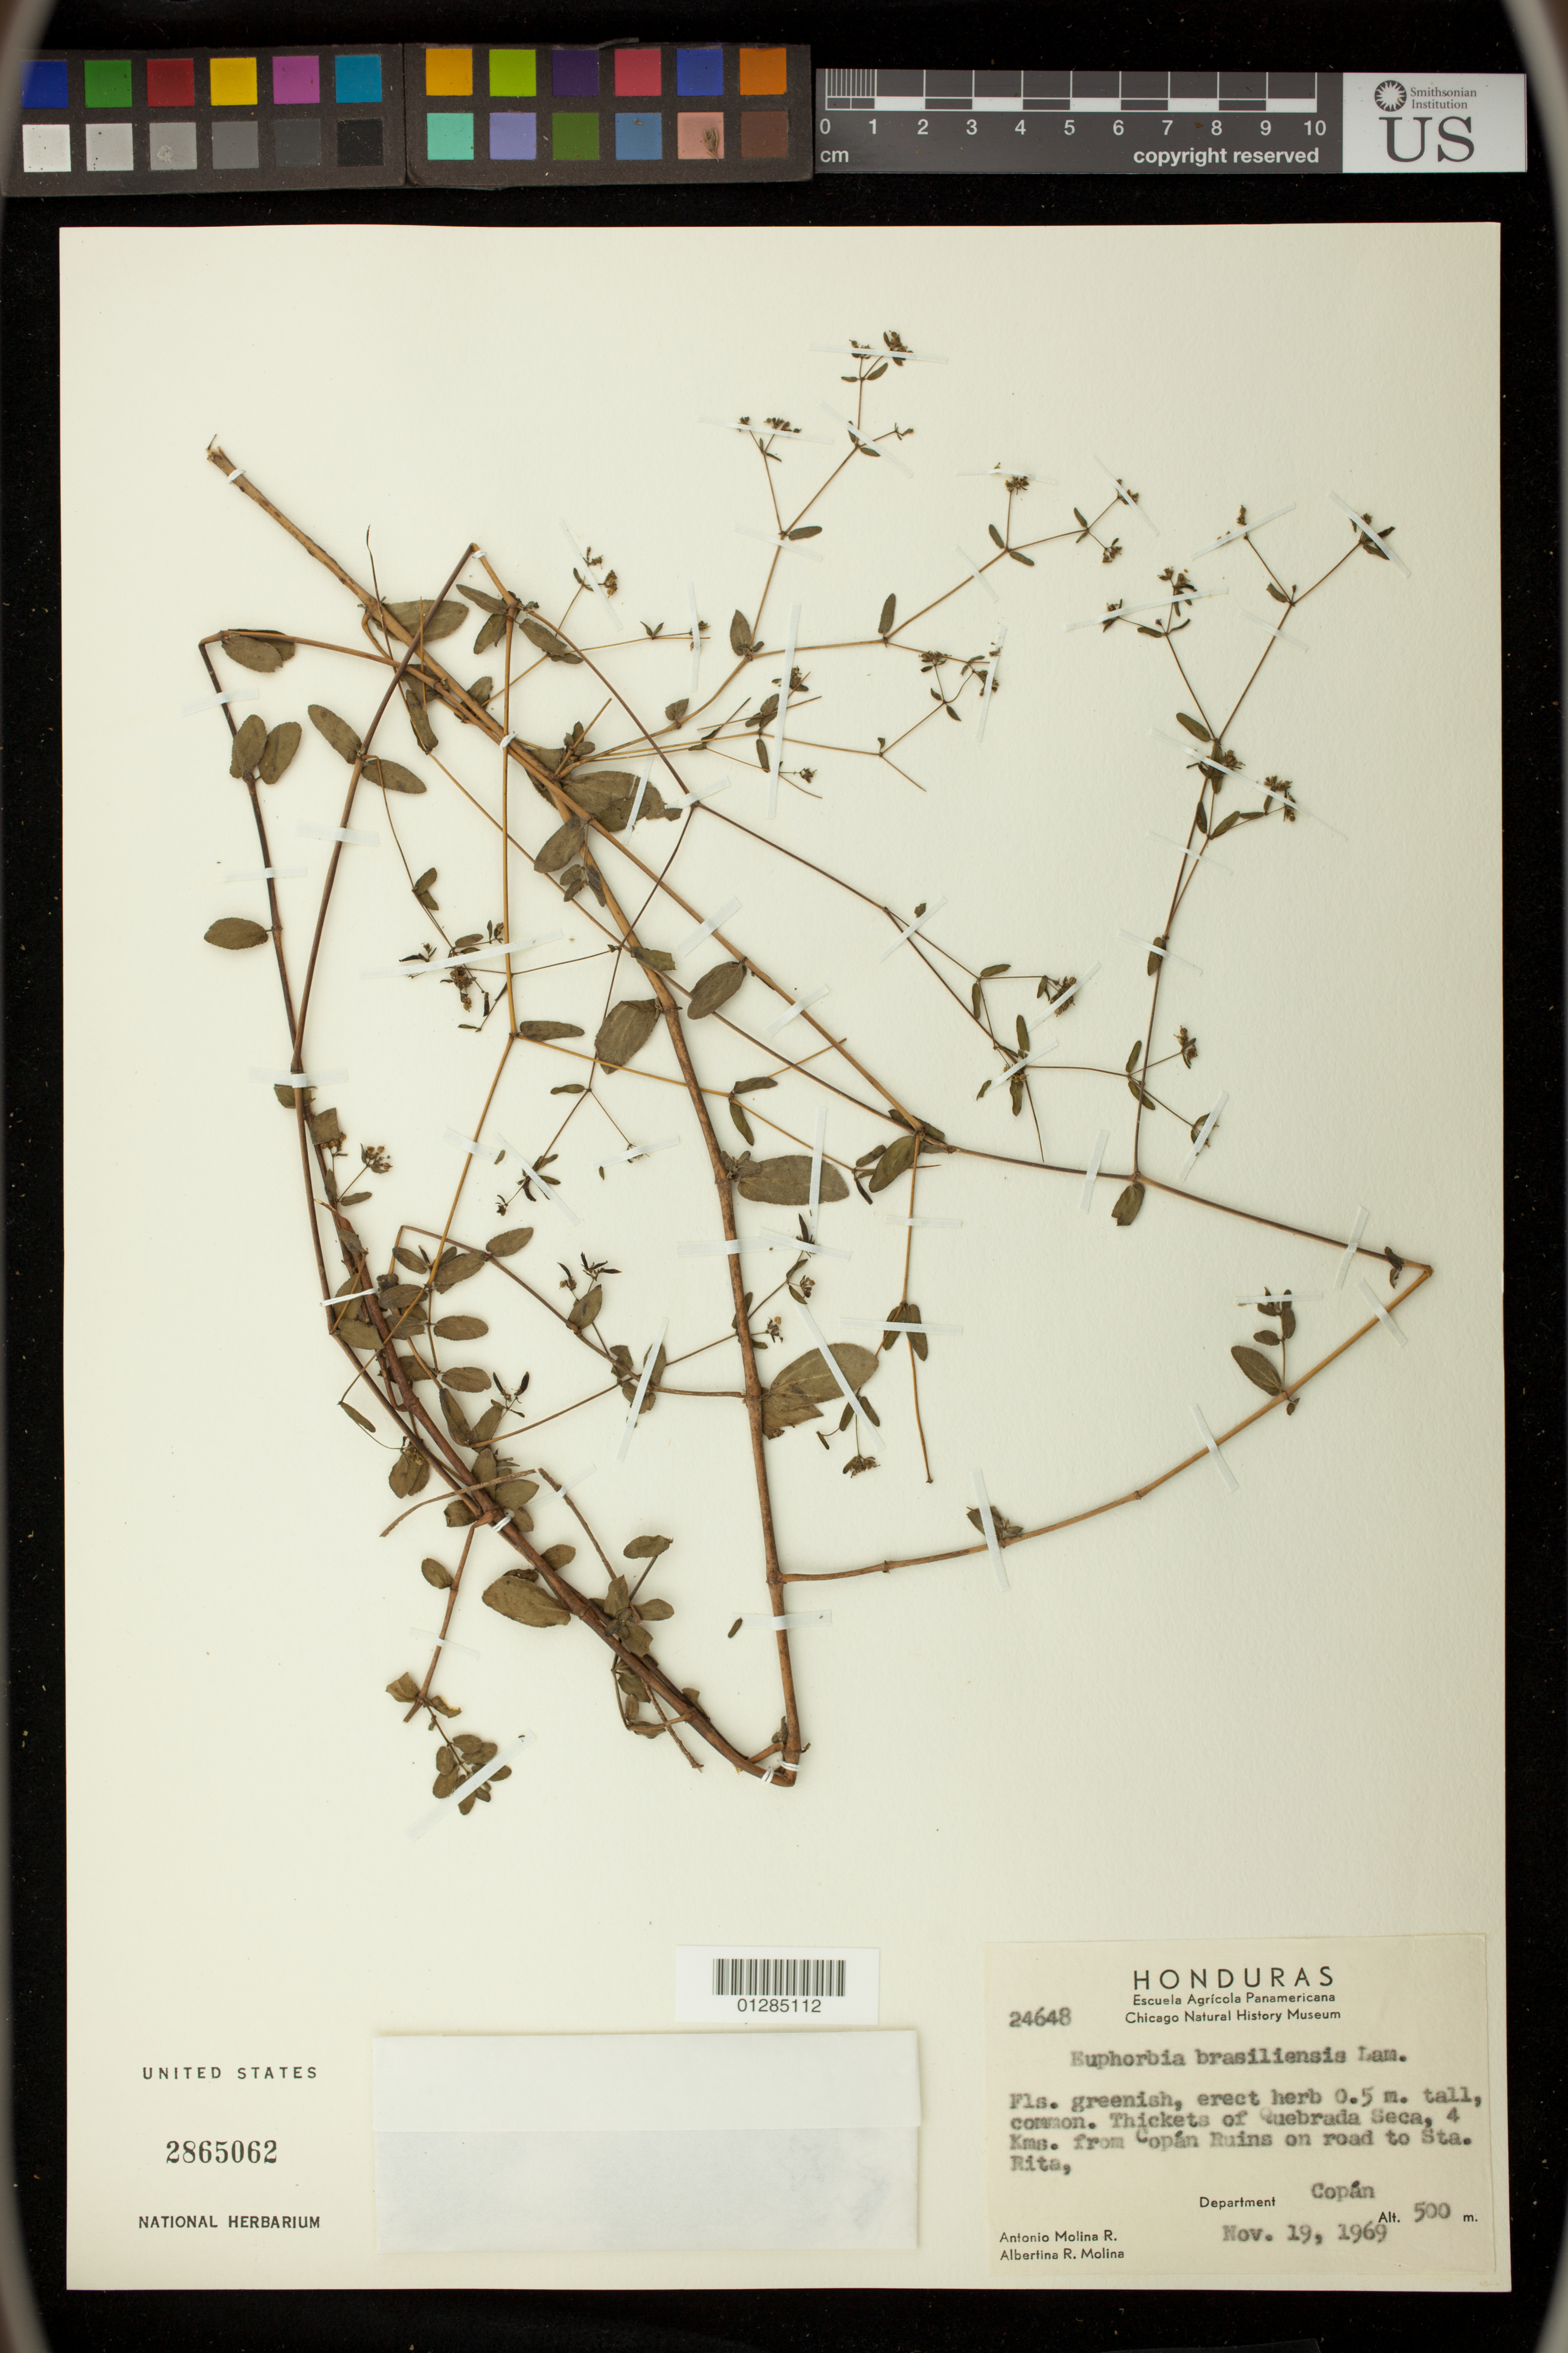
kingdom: Plantae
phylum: Tracheophyta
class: Magnoliopsida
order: Malpighiales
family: Euphorbiaceae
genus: Euphorbia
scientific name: Euphorbia hyssopifolia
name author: L.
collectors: A. Molina R. & A. R. Molina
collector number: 24648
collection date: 1969-11-19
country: Honduras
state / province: Copán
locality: Quebrada Seca, 4 kms from Copan Ruins on road to Sta. Rita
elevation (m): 500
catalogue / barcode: US 2865062